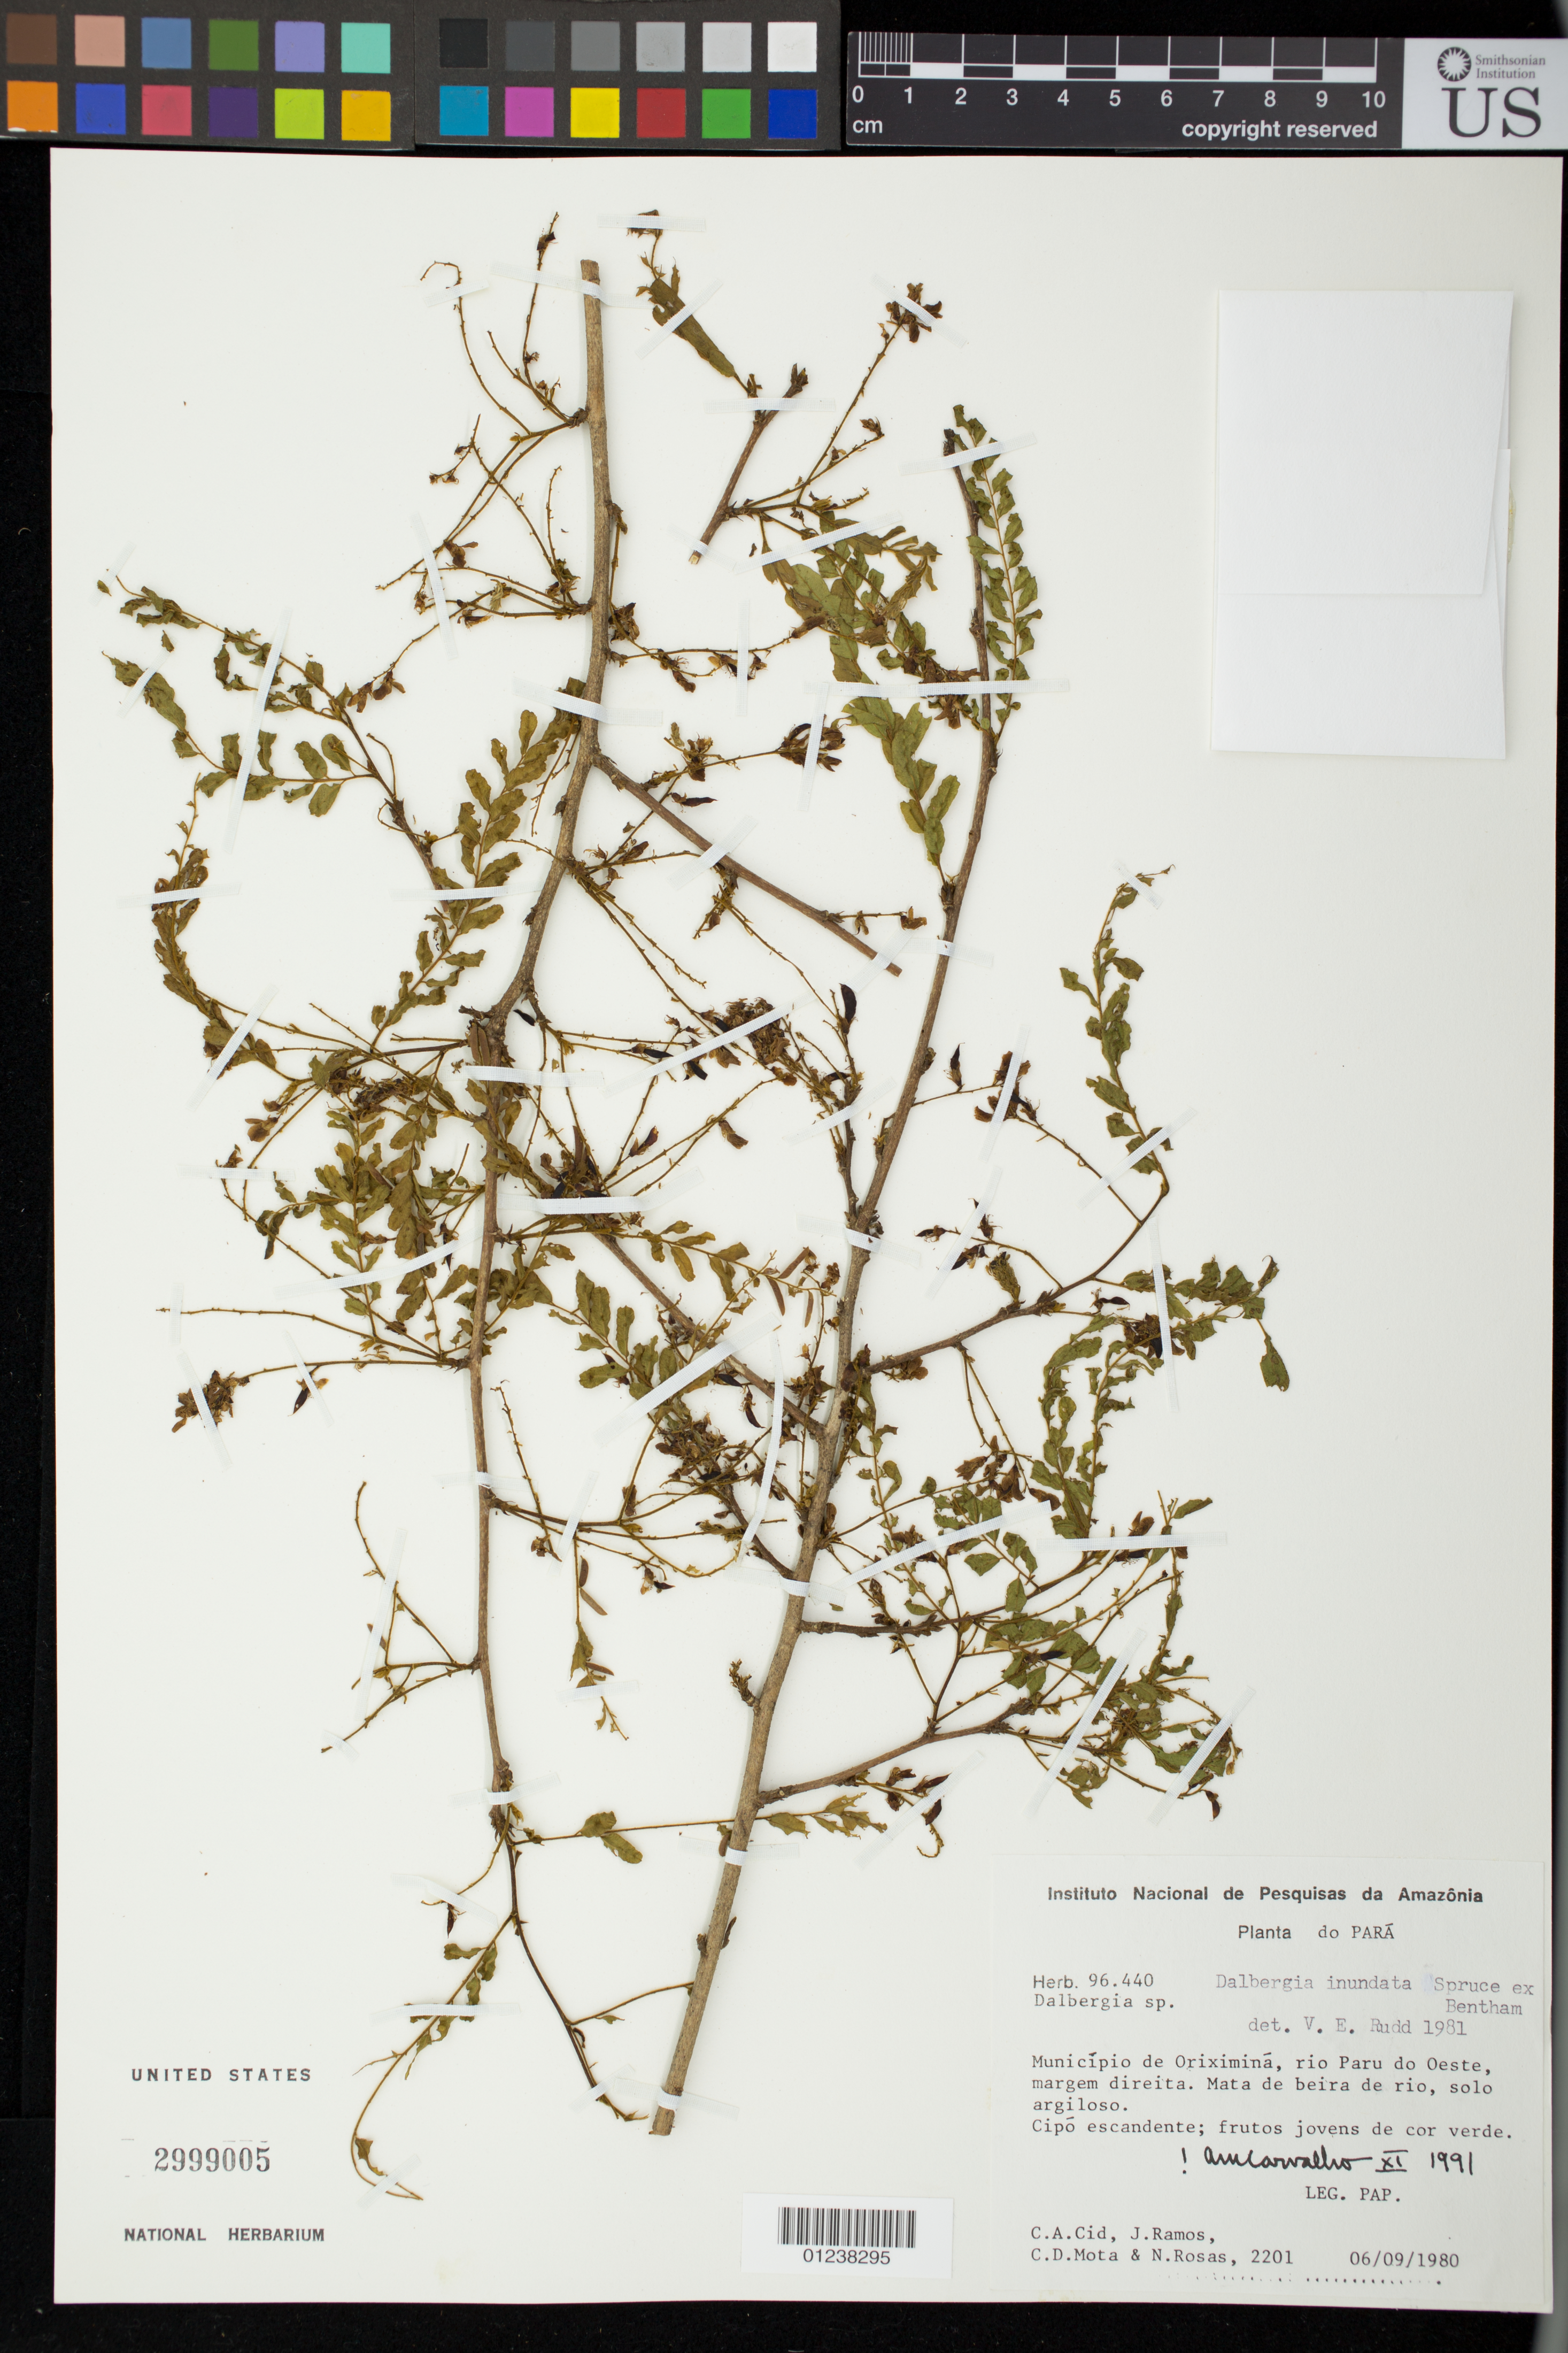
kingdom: Plantae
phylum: Tracheophyta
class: Magnoliopsida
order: Fabales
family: Fabaceae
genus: Dalbergia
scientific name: Dalbergia inundata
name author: Benth.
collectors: C. A. Cid Ferreira, J. Ramos, C. D. Mota & N. Rosas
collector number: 2201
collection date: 1980-09-06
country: Brazil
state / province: Para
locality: Municipio de Oriximina, rio Paru do Oeste, margem direita.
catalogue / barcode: US 2999005